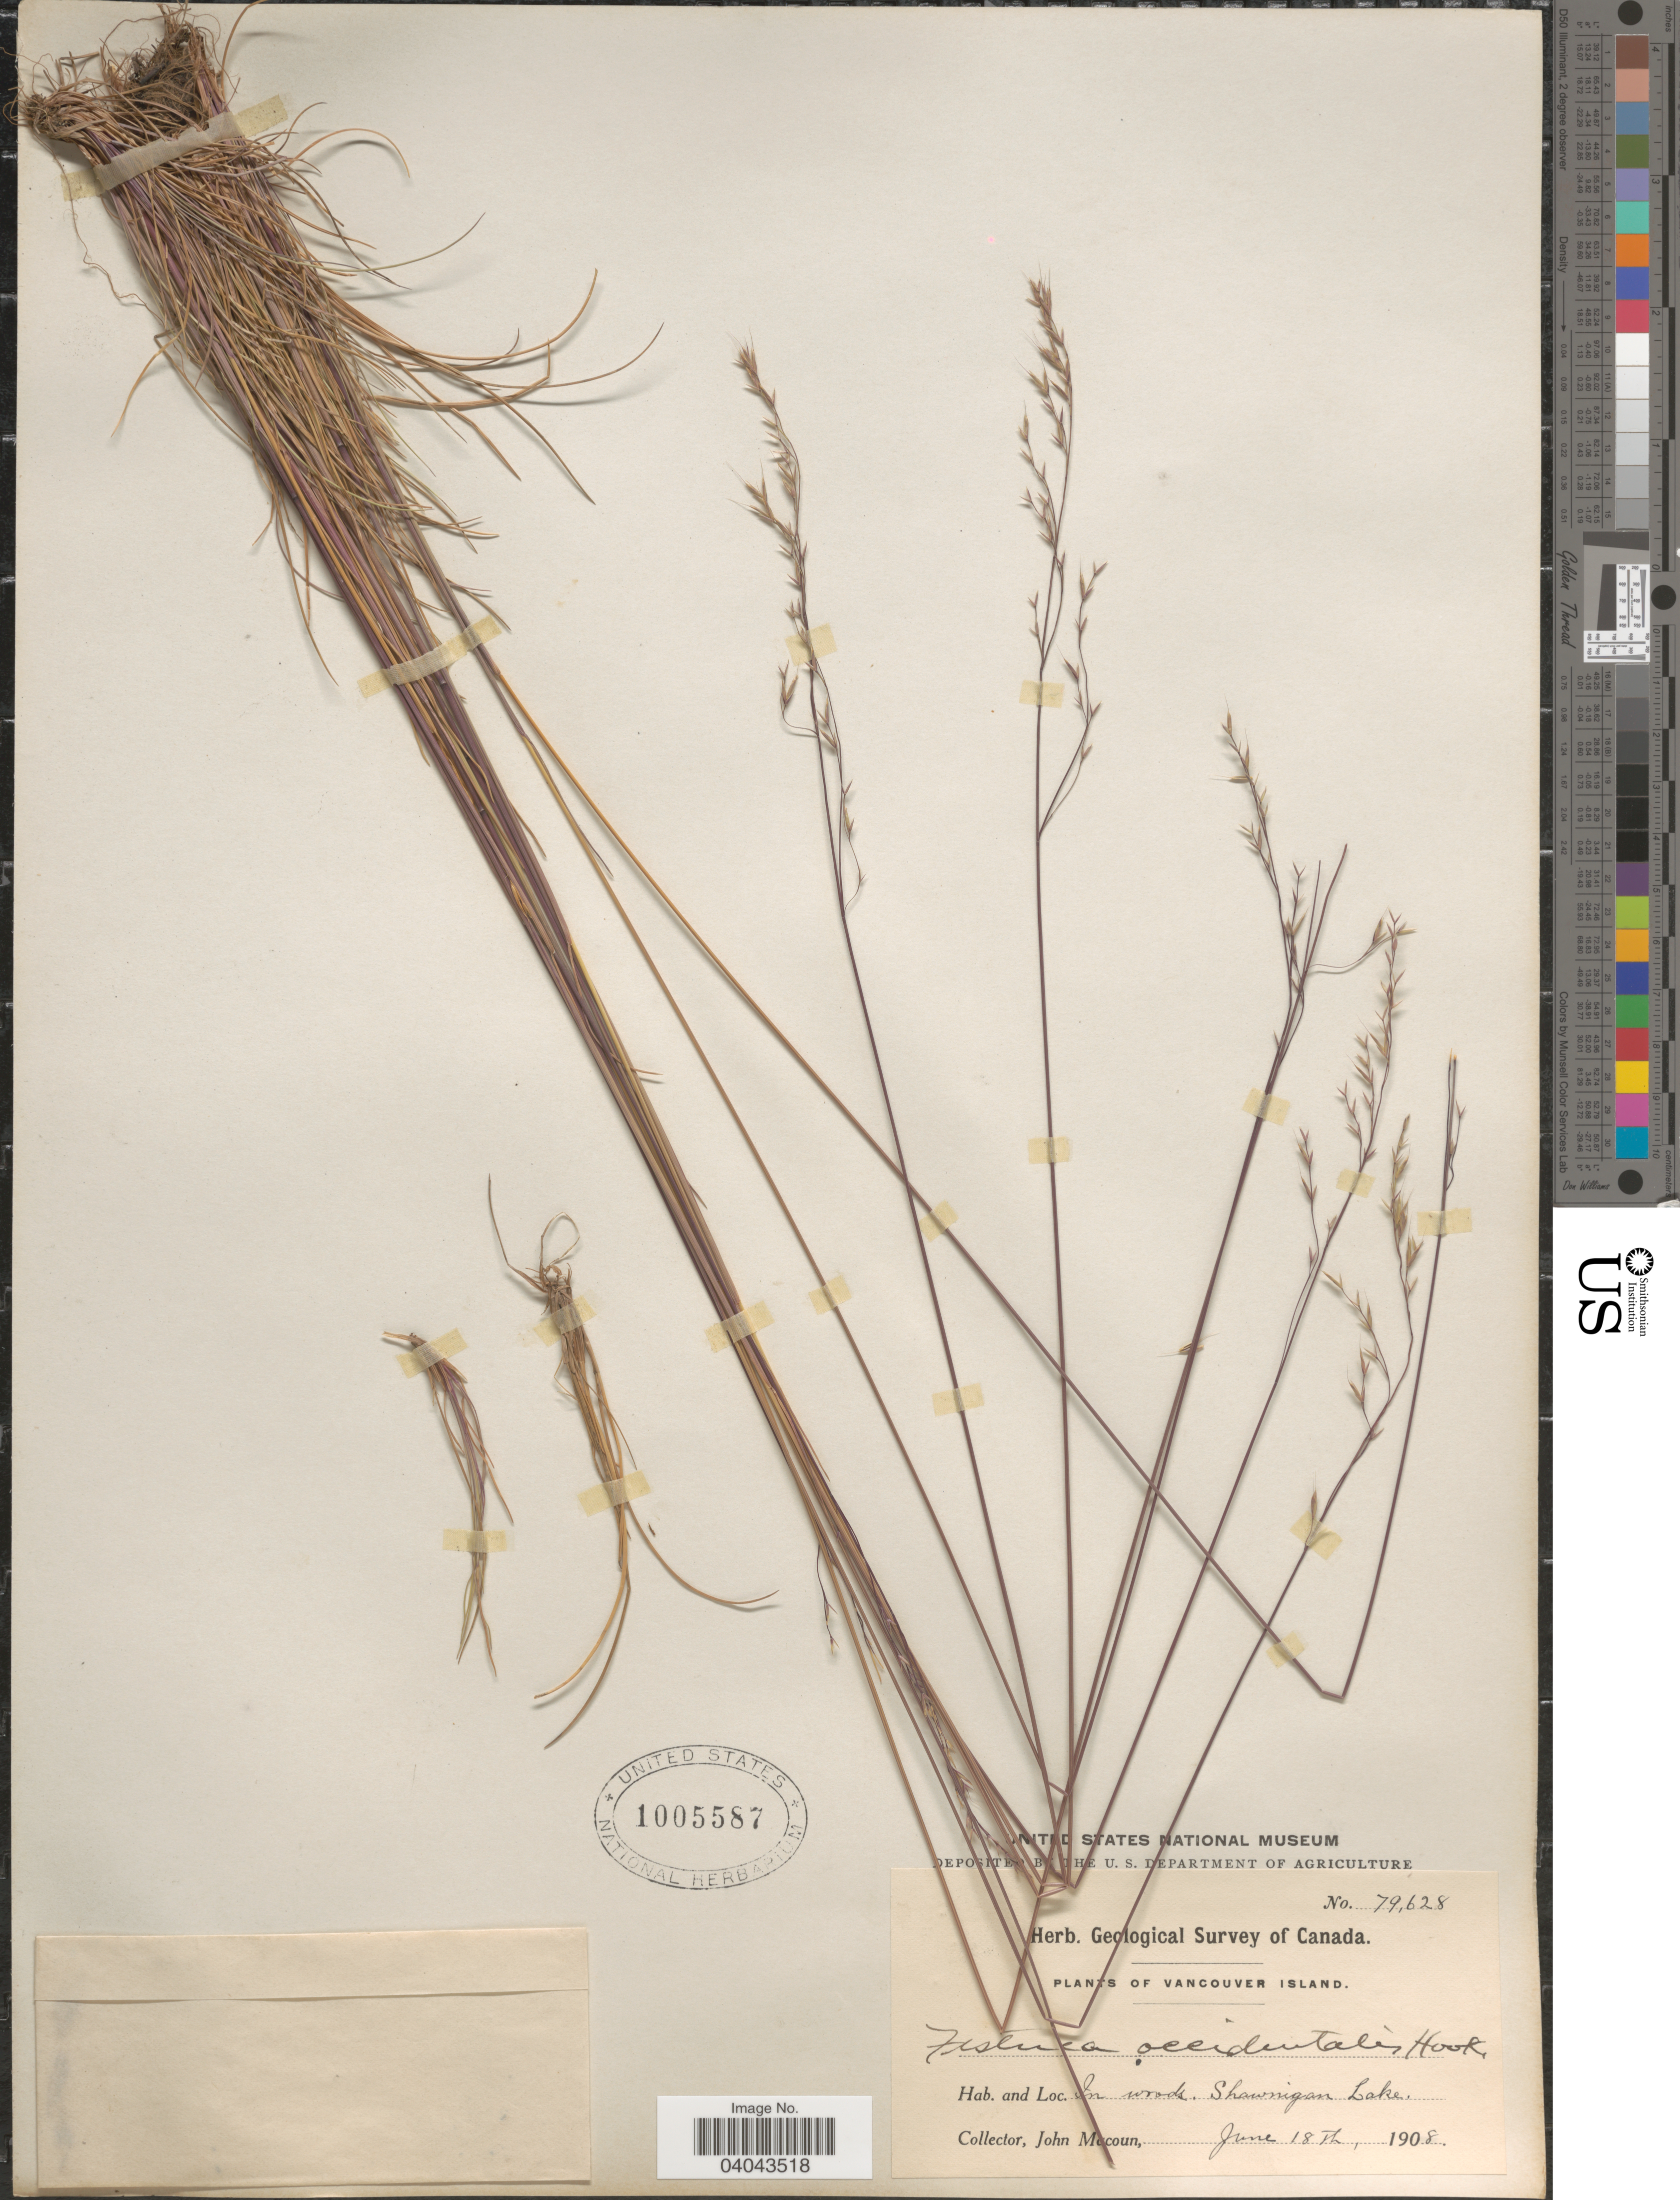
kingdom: Plantae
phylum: Tracheophyta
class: Liliopsida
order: Poales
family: Poaceae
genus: Festuca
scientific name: Festuca occidentalis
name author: Hook.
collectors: J. Macoun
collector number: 79628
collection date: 1908-06-18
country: Canada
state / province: British Columbia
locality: Vancouver Island. In woods, Shawnigan Lake.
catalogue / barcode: US 1005587